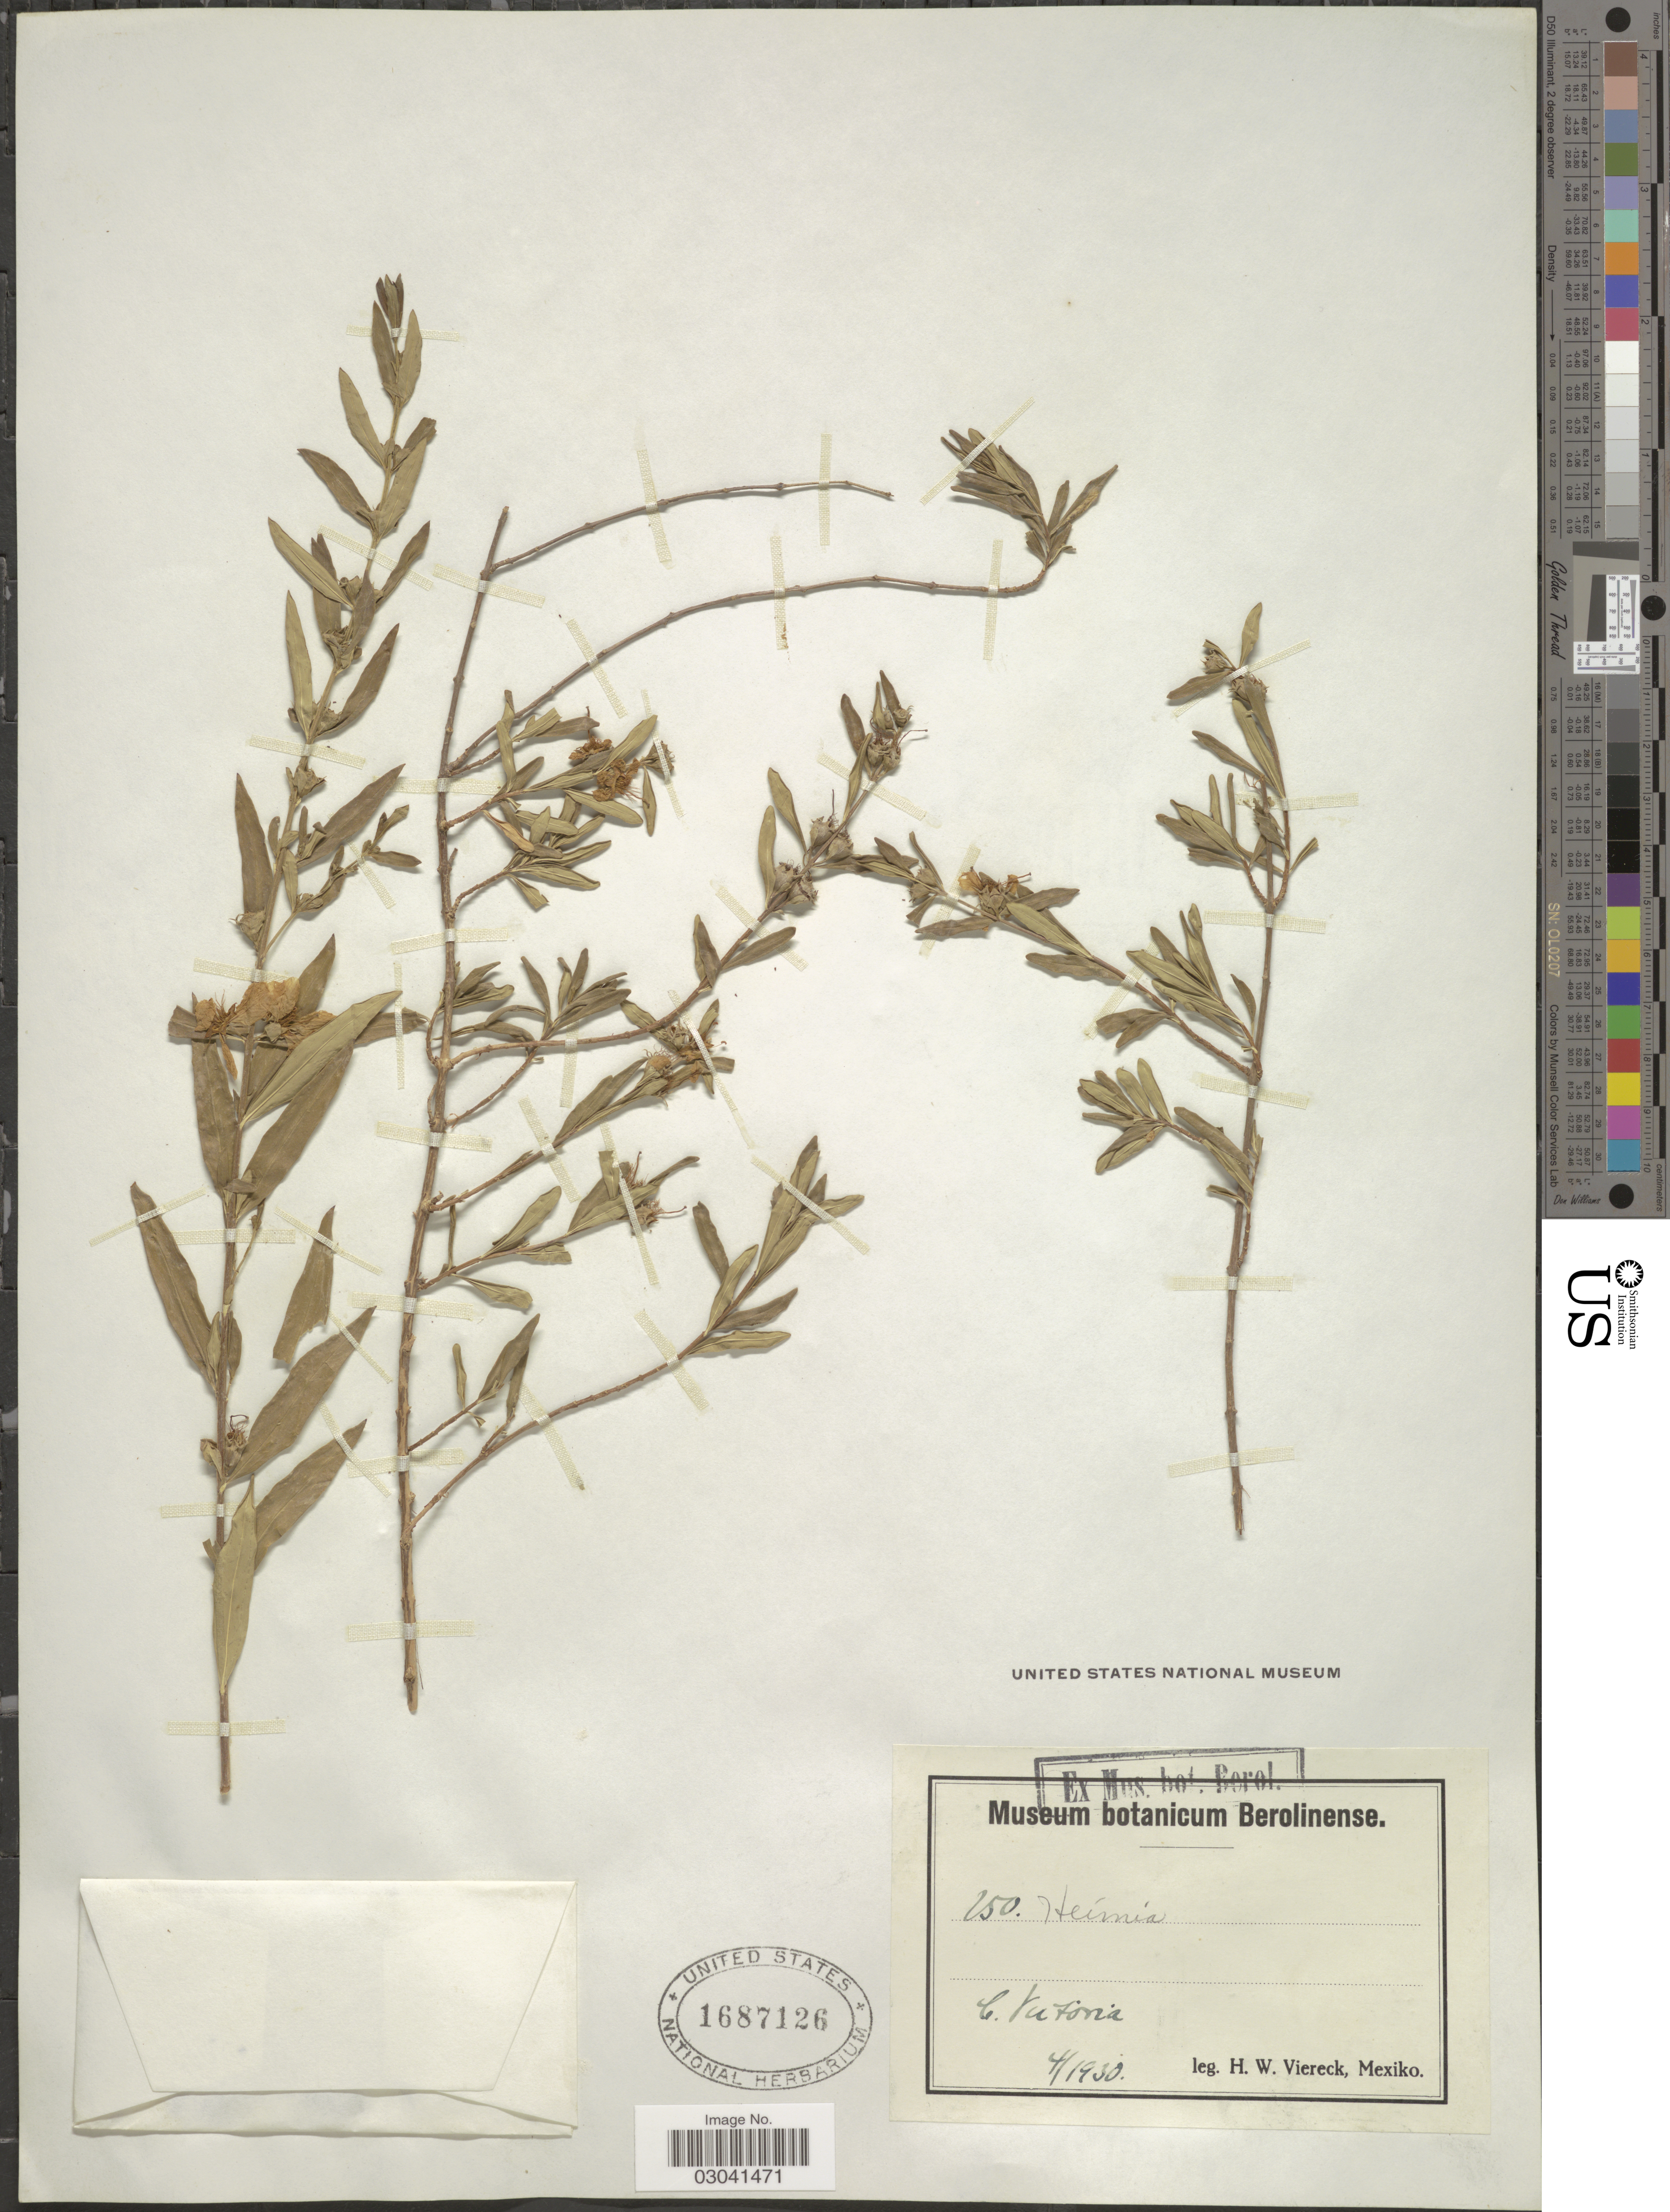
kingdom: Plantae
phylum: Tracheophyta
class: Magnoliopsida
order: Myrtales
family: Lythraceae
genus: Heimia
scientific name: Heimia salicifolia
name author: Link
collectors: H. W. Viereck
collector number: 250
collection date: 1930-04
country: Mexico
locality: C. Victoria.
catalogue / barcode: US 1687126